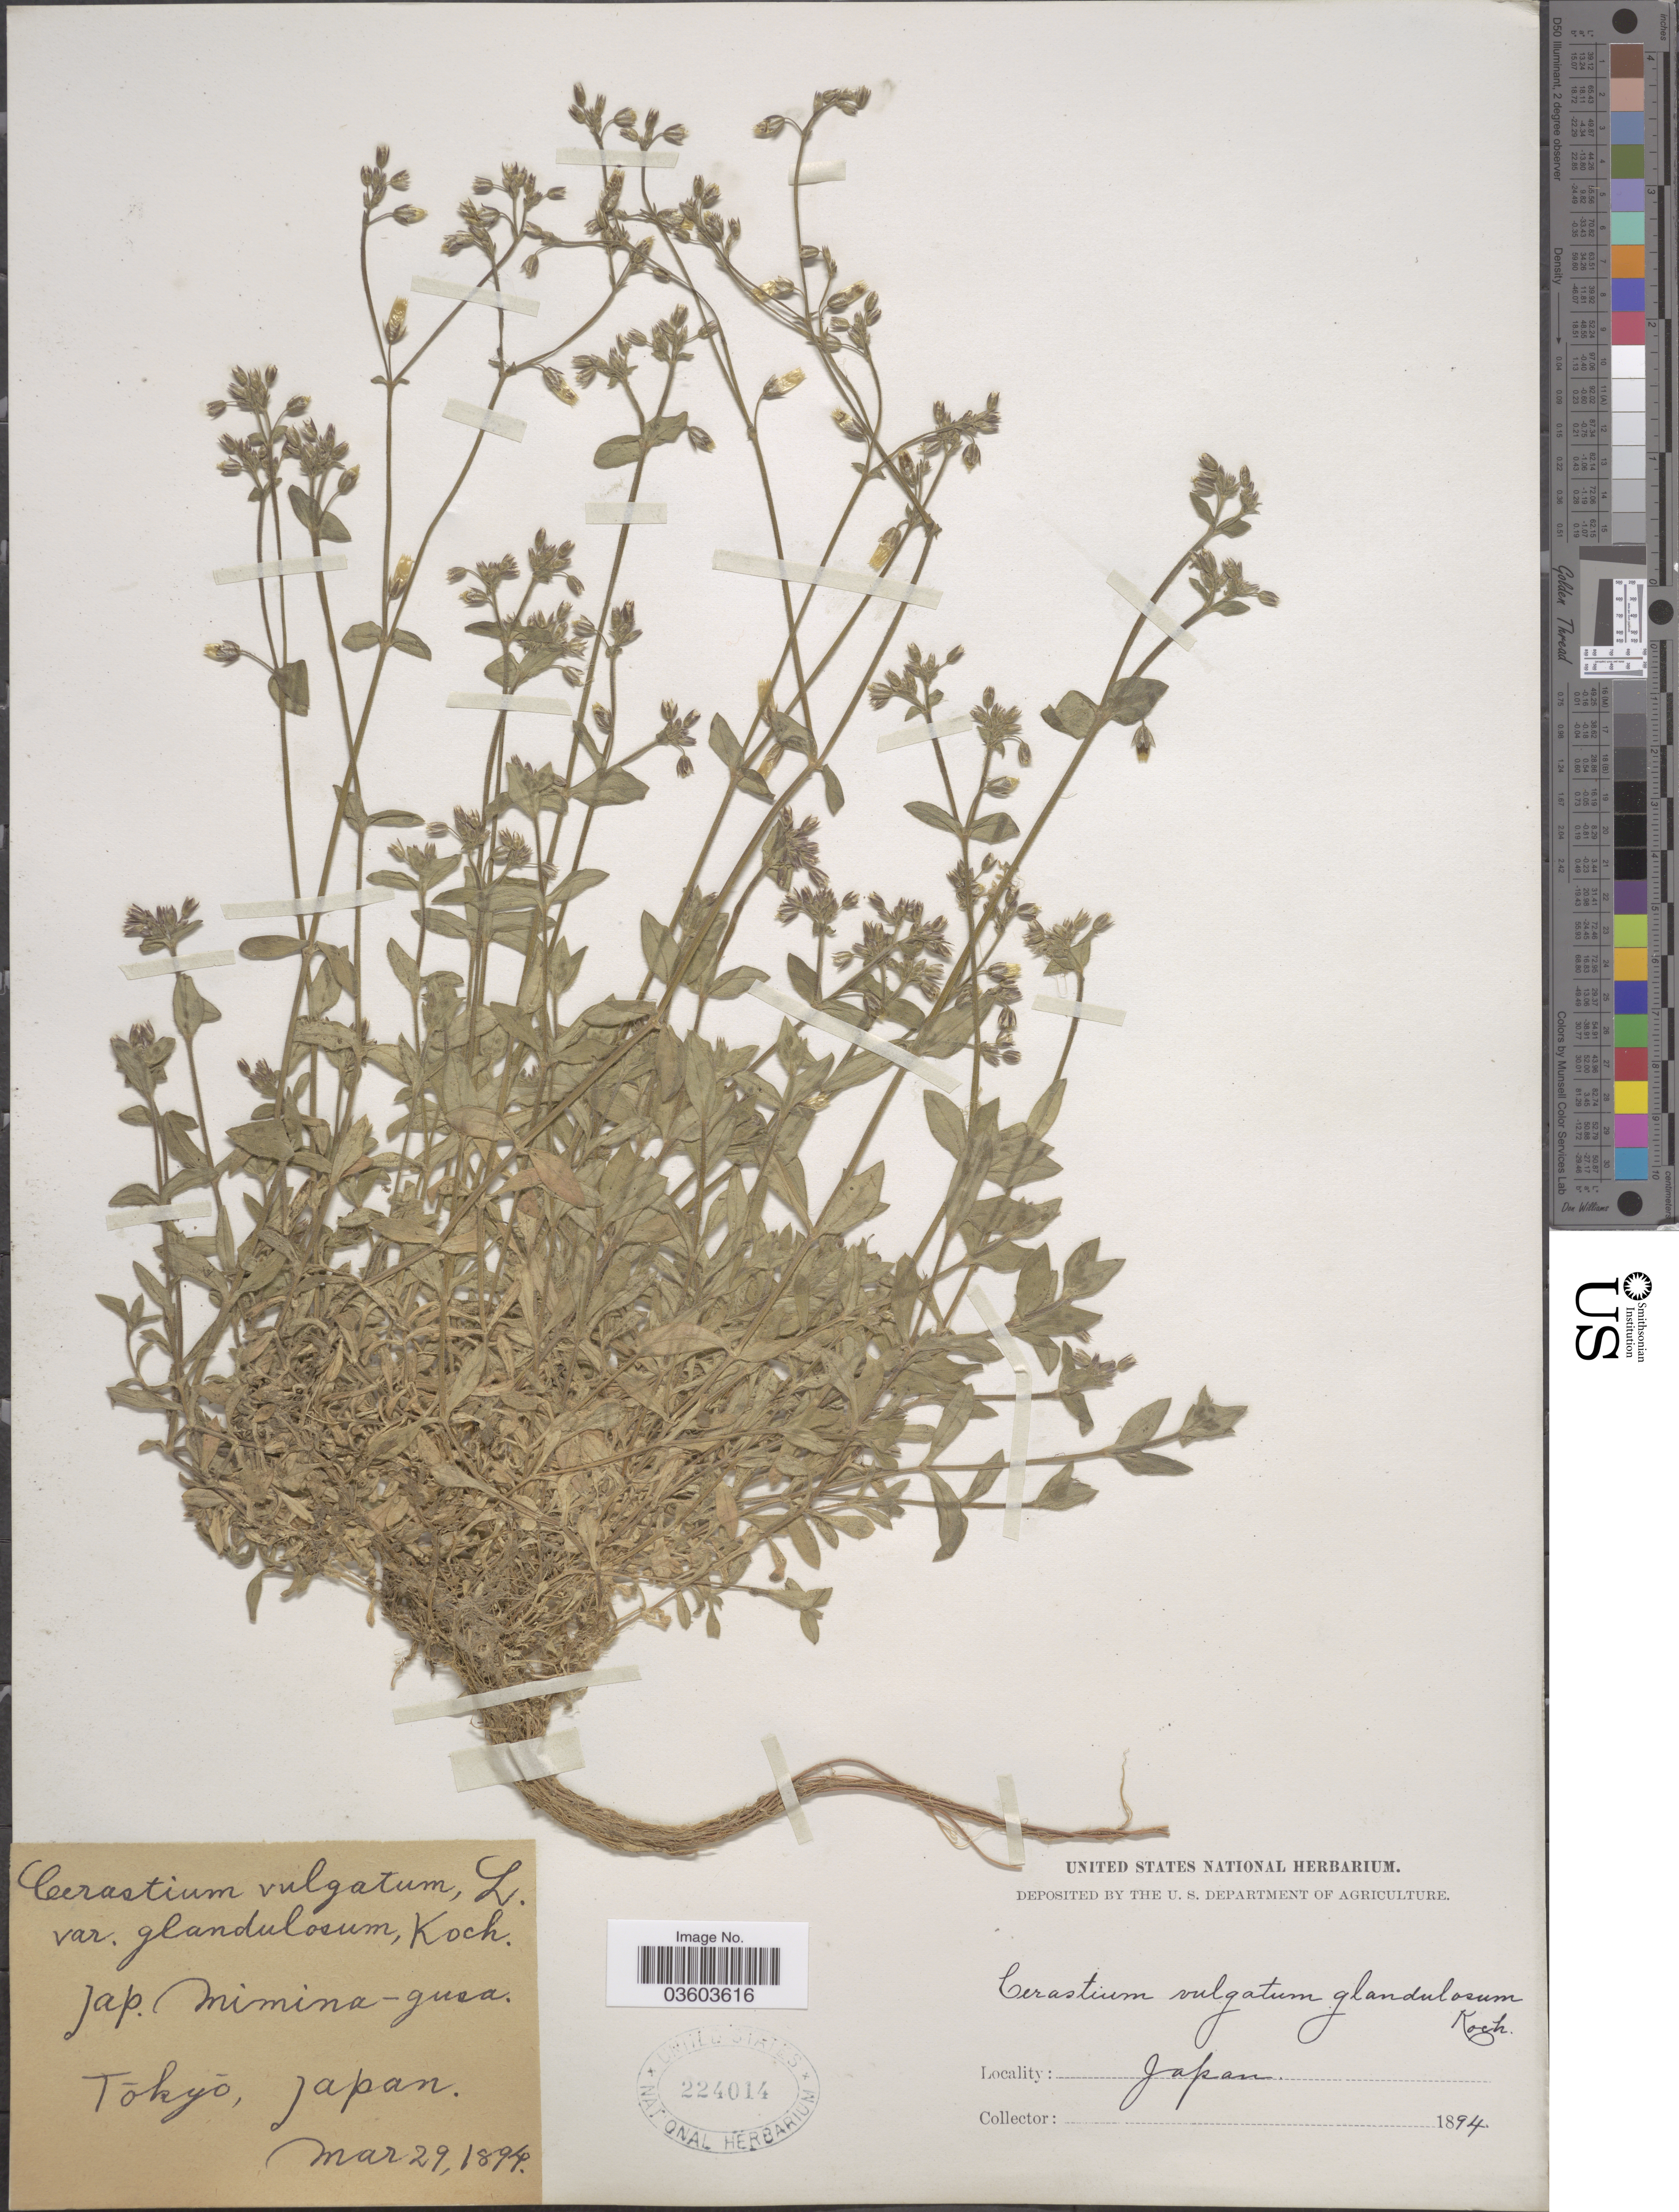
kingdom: Plantae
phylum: Tracheophyta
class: Magnoliopsida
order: Caryophyllales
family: Caryophyllaceae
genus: Cerastium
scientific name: Cerastium caespitosum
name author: Rchb. & Kit.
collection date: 1894-03-29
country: Japan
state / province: Tokyo, Federal City of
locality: Tokyo.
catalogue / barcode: US 224014